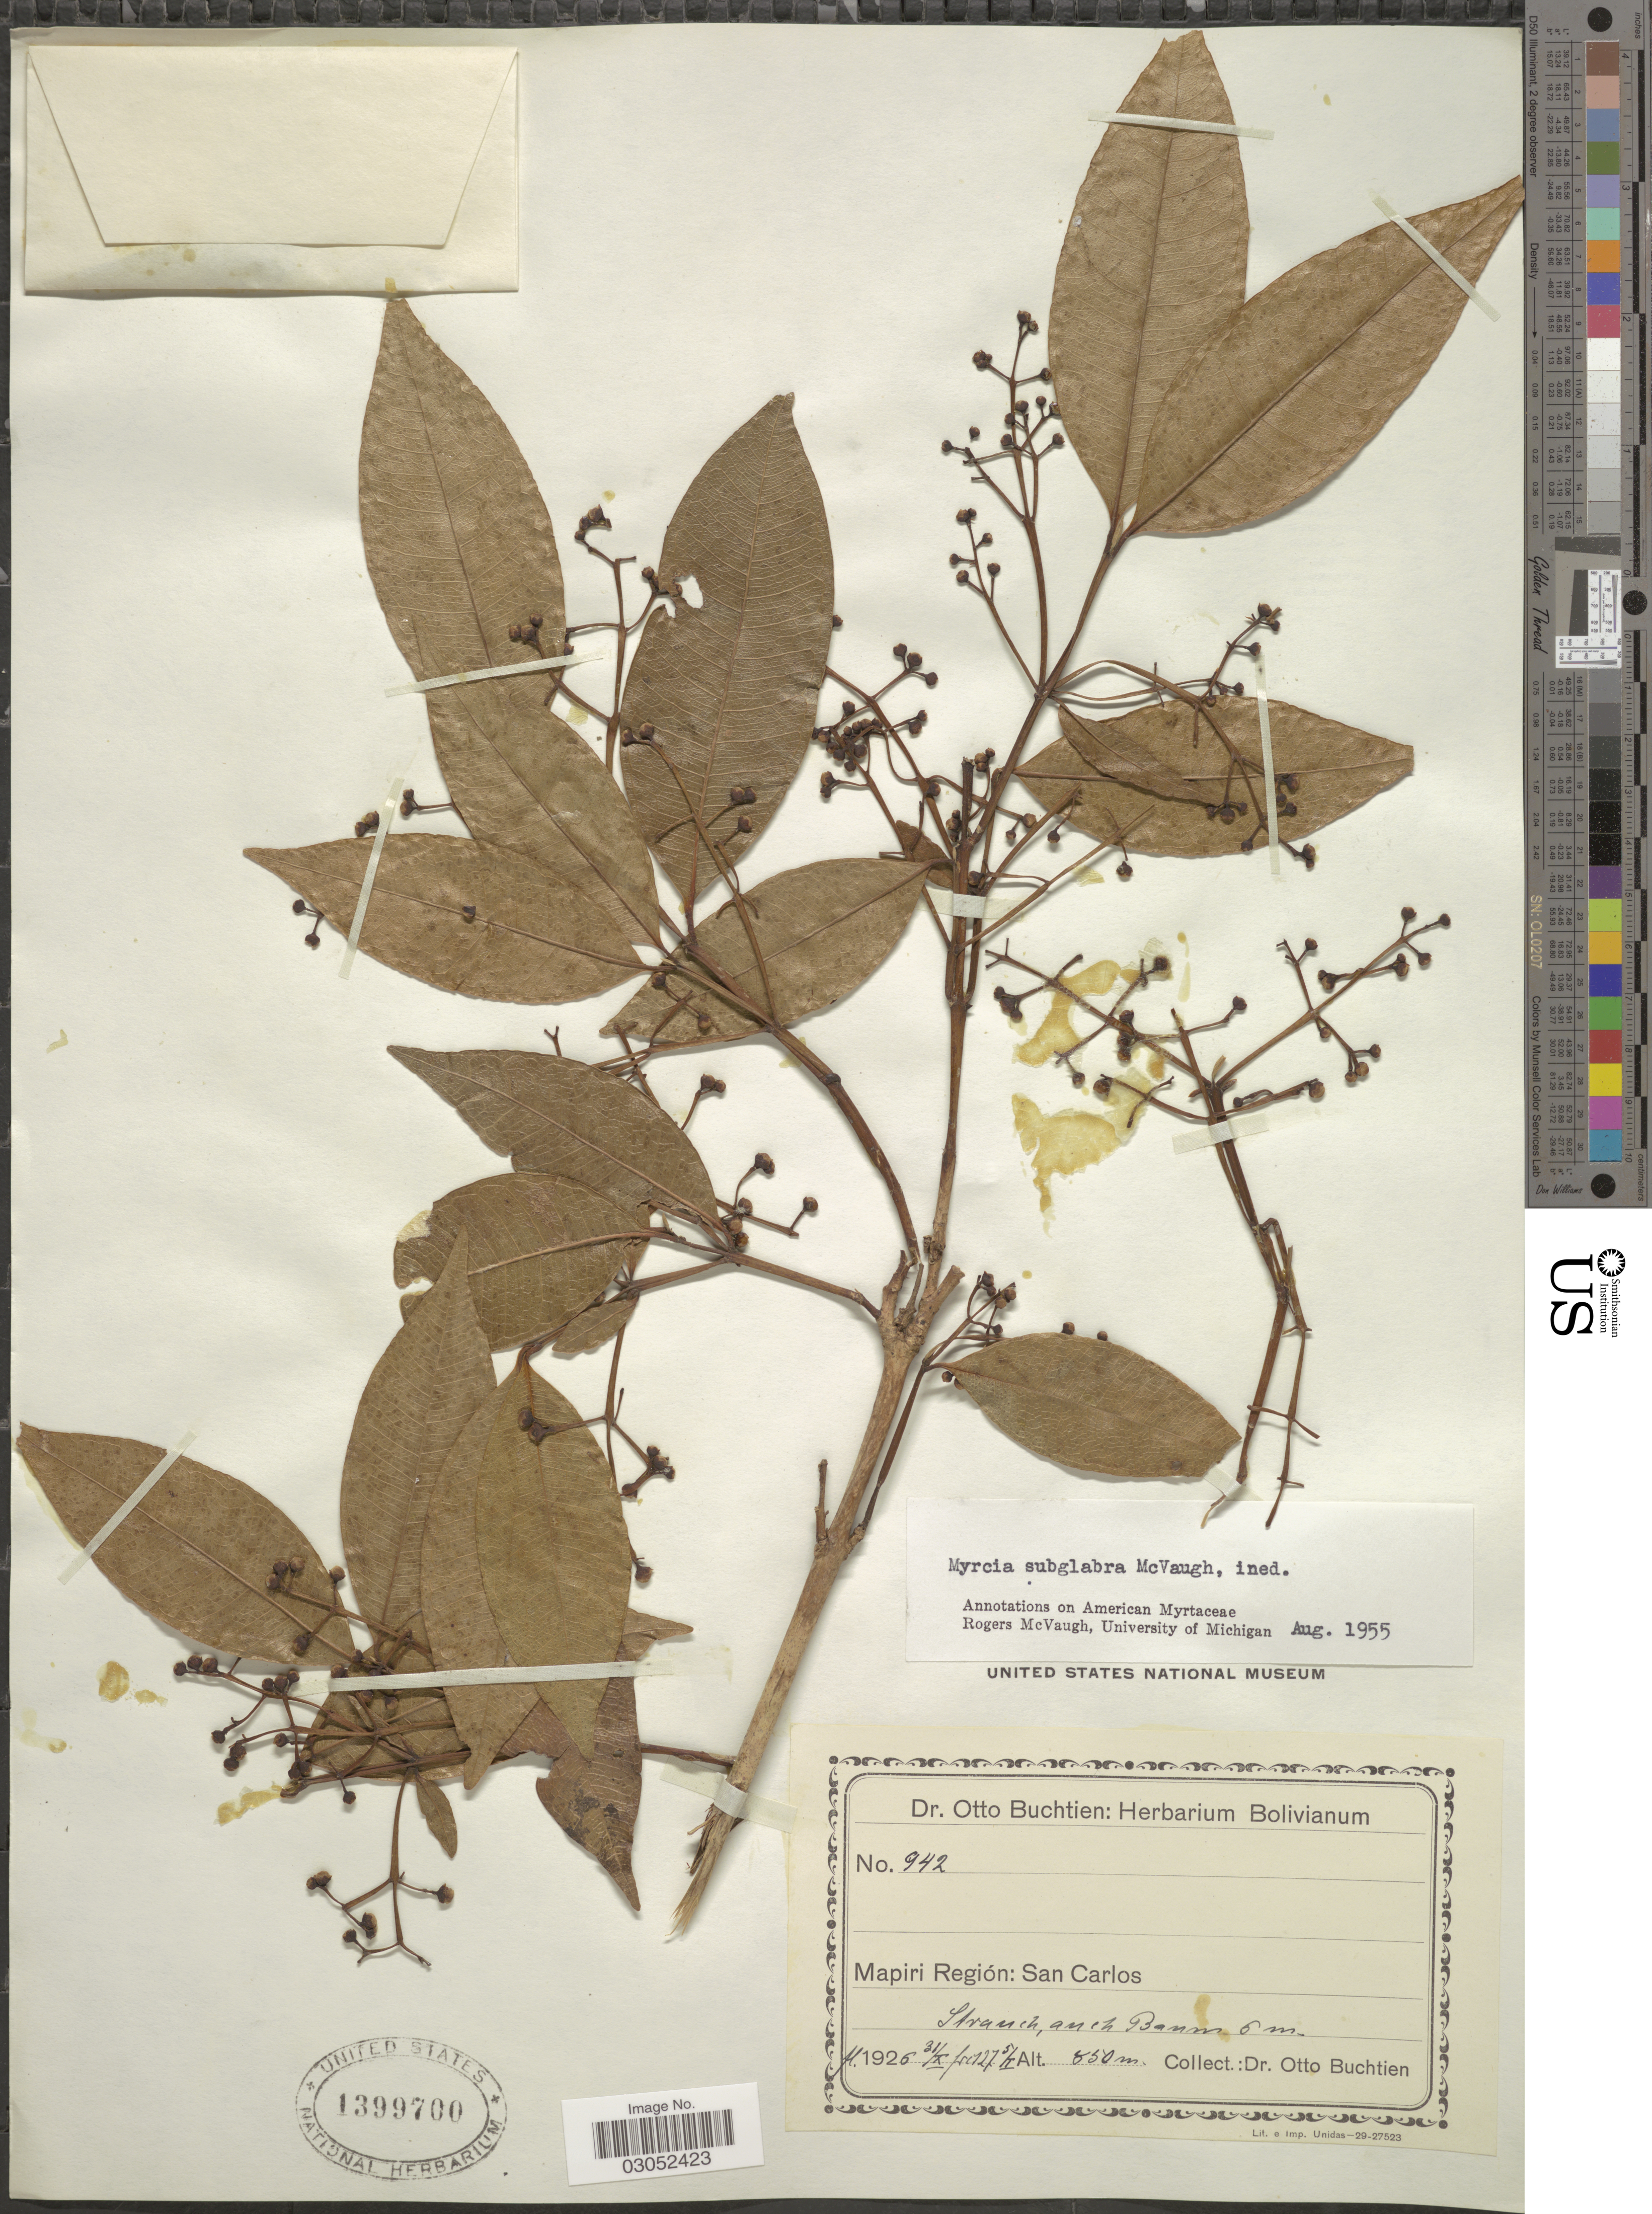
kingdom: Plantae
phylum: Tracheophyta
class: Magnoliopsida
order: Myrtales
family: Myrtaceae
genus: Myrcia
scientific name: Myrcia subglabra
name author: McVaugh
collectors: O. Buchtien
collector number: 942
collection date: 1926-05-31/1927-01-05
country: Bolivia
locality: Mapiri Región: San Carlos.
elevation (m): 850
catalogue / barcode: US 1399700